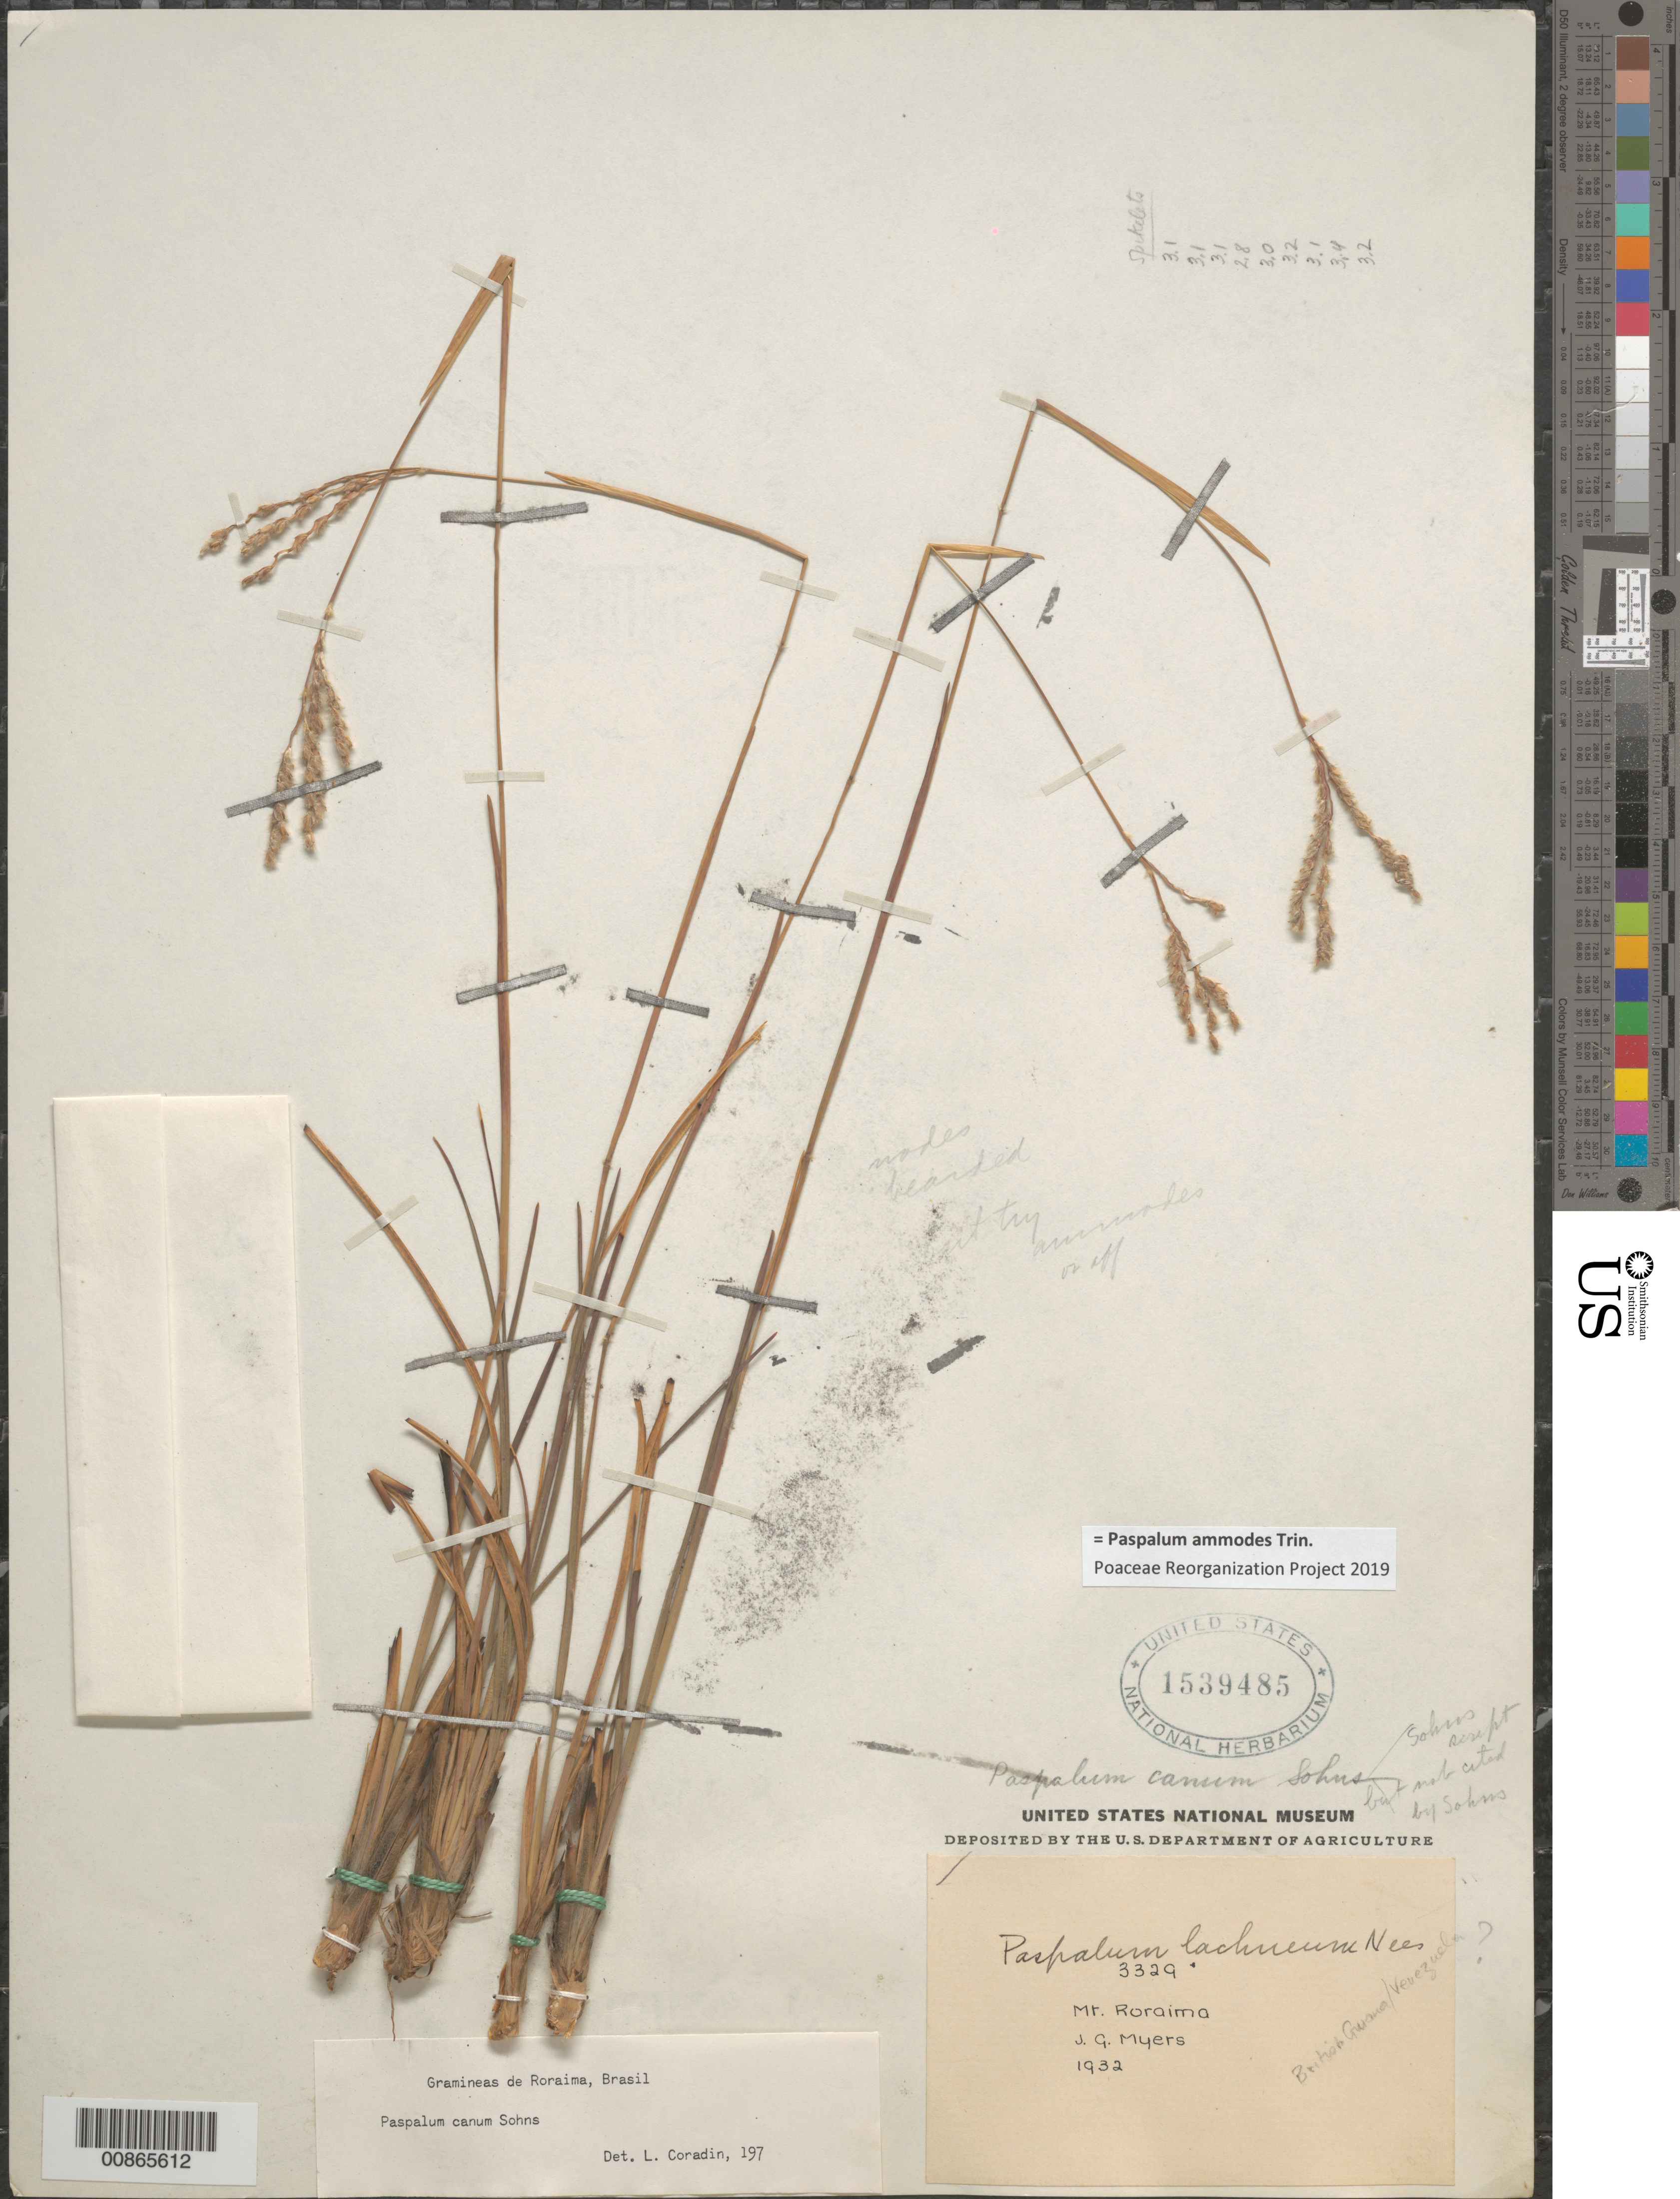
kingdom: Plantae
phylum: Tracheophyta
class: Liliopsida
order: Poales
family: Poaceae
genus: Paspalum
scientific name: Paspalum canum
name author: Sohns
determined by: Coradin, L.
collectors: J. Myers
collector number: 3329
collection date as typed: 1932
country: Guyana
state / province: Cuyuni-Mazaruni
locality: Mt. Roraima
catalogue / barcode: US 1539485